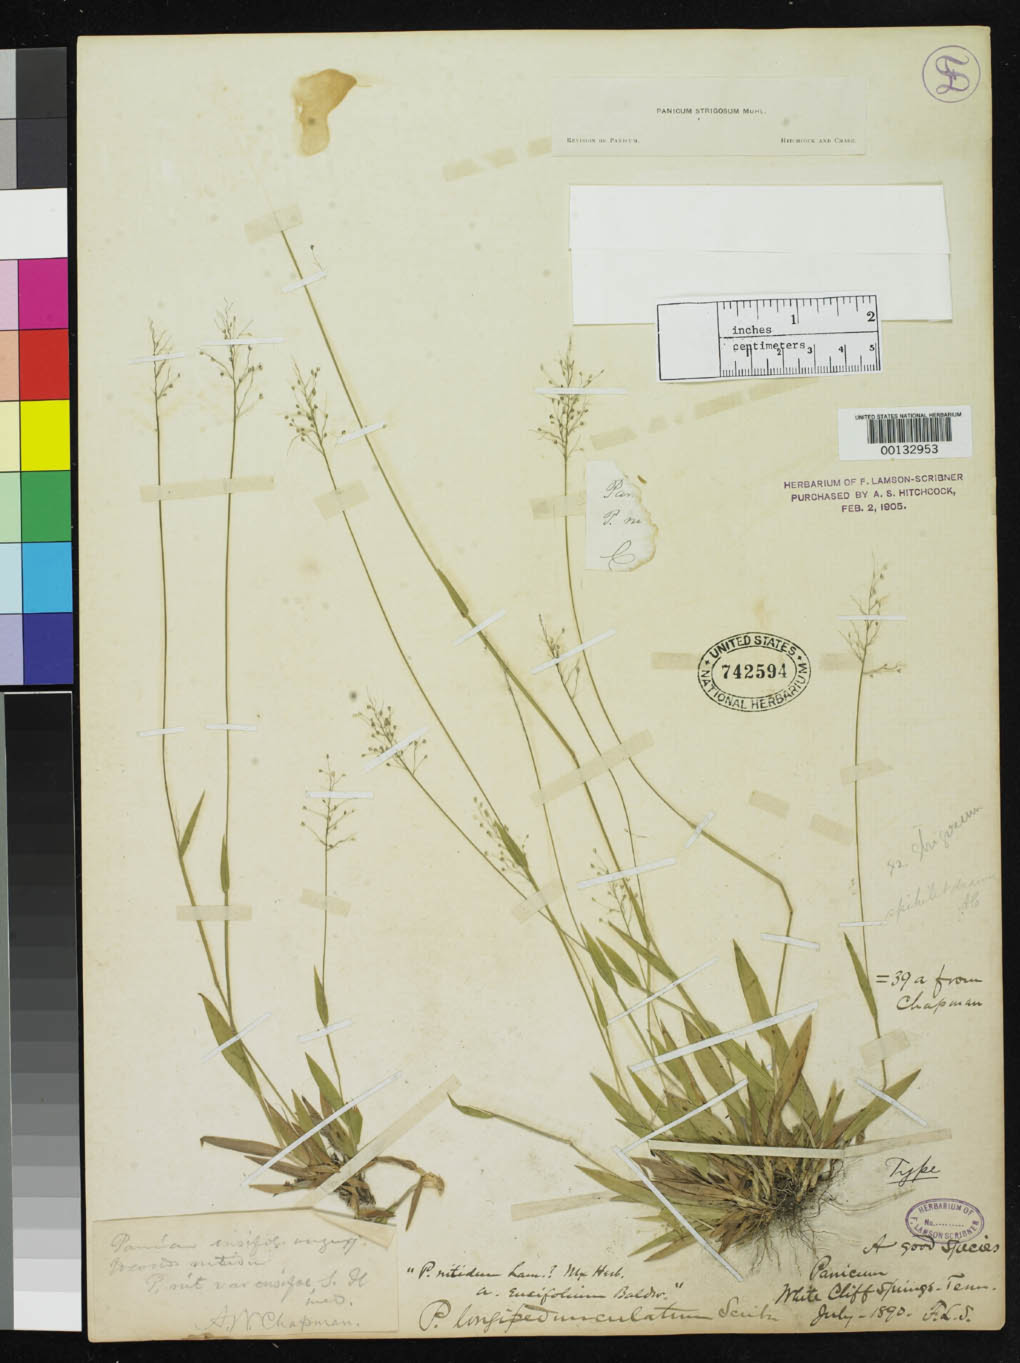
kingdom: Plantae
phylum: Tracheophyta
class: Liliopsida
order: Poales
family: Poaceae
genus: Panicum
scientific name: Panicum longipedunculatum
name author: Scribn.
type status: Lectotype; Type Collection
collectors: F. L. Scribner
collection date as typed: Jul 1890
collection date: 1890-07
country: United States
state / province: Tennessee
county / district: Monroe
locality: White Cliff Springs.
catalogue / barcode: US 742594